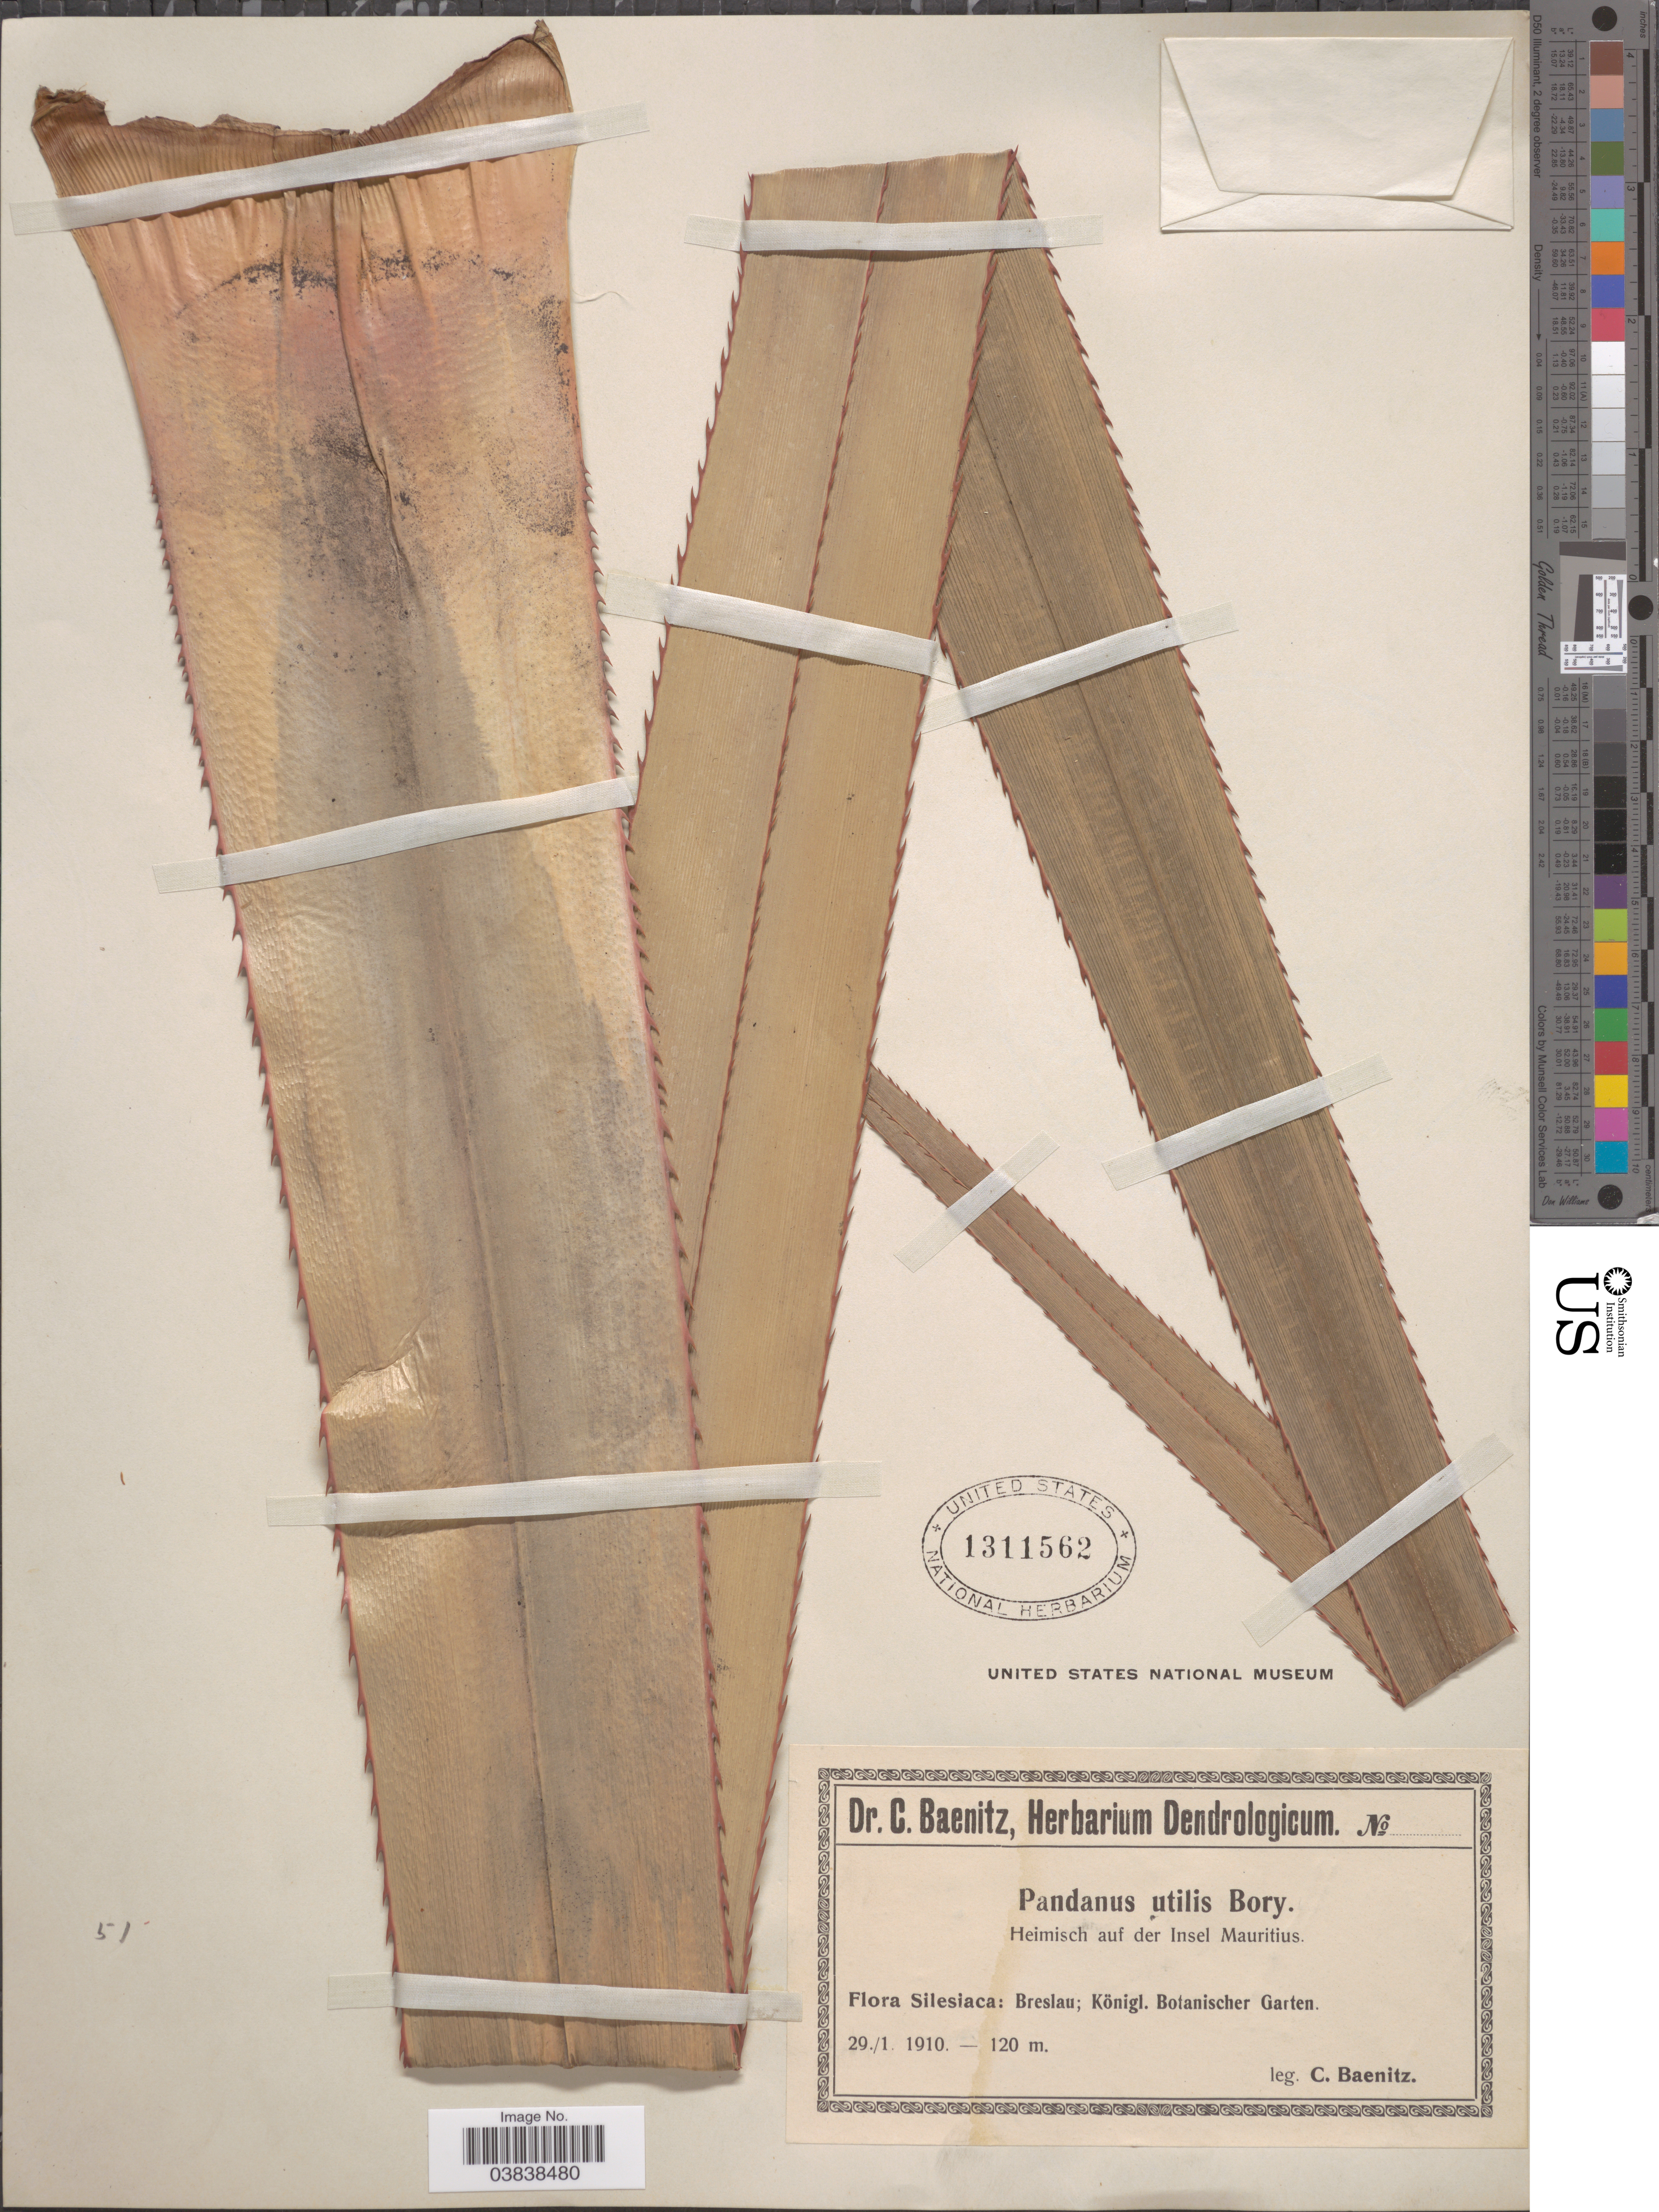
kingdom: Plantae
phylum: Tracheophyta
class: Liliopsida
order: Pandanales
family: Pandanaceae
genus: Pandanus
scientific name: Pandanus utilis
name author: Bory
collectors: C. G. Baenitz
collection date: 1910-01-29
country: Poland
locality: Silesiaca: Breslau; Königl. Botanischer Garten.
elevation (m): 120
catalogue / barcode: US 1311562